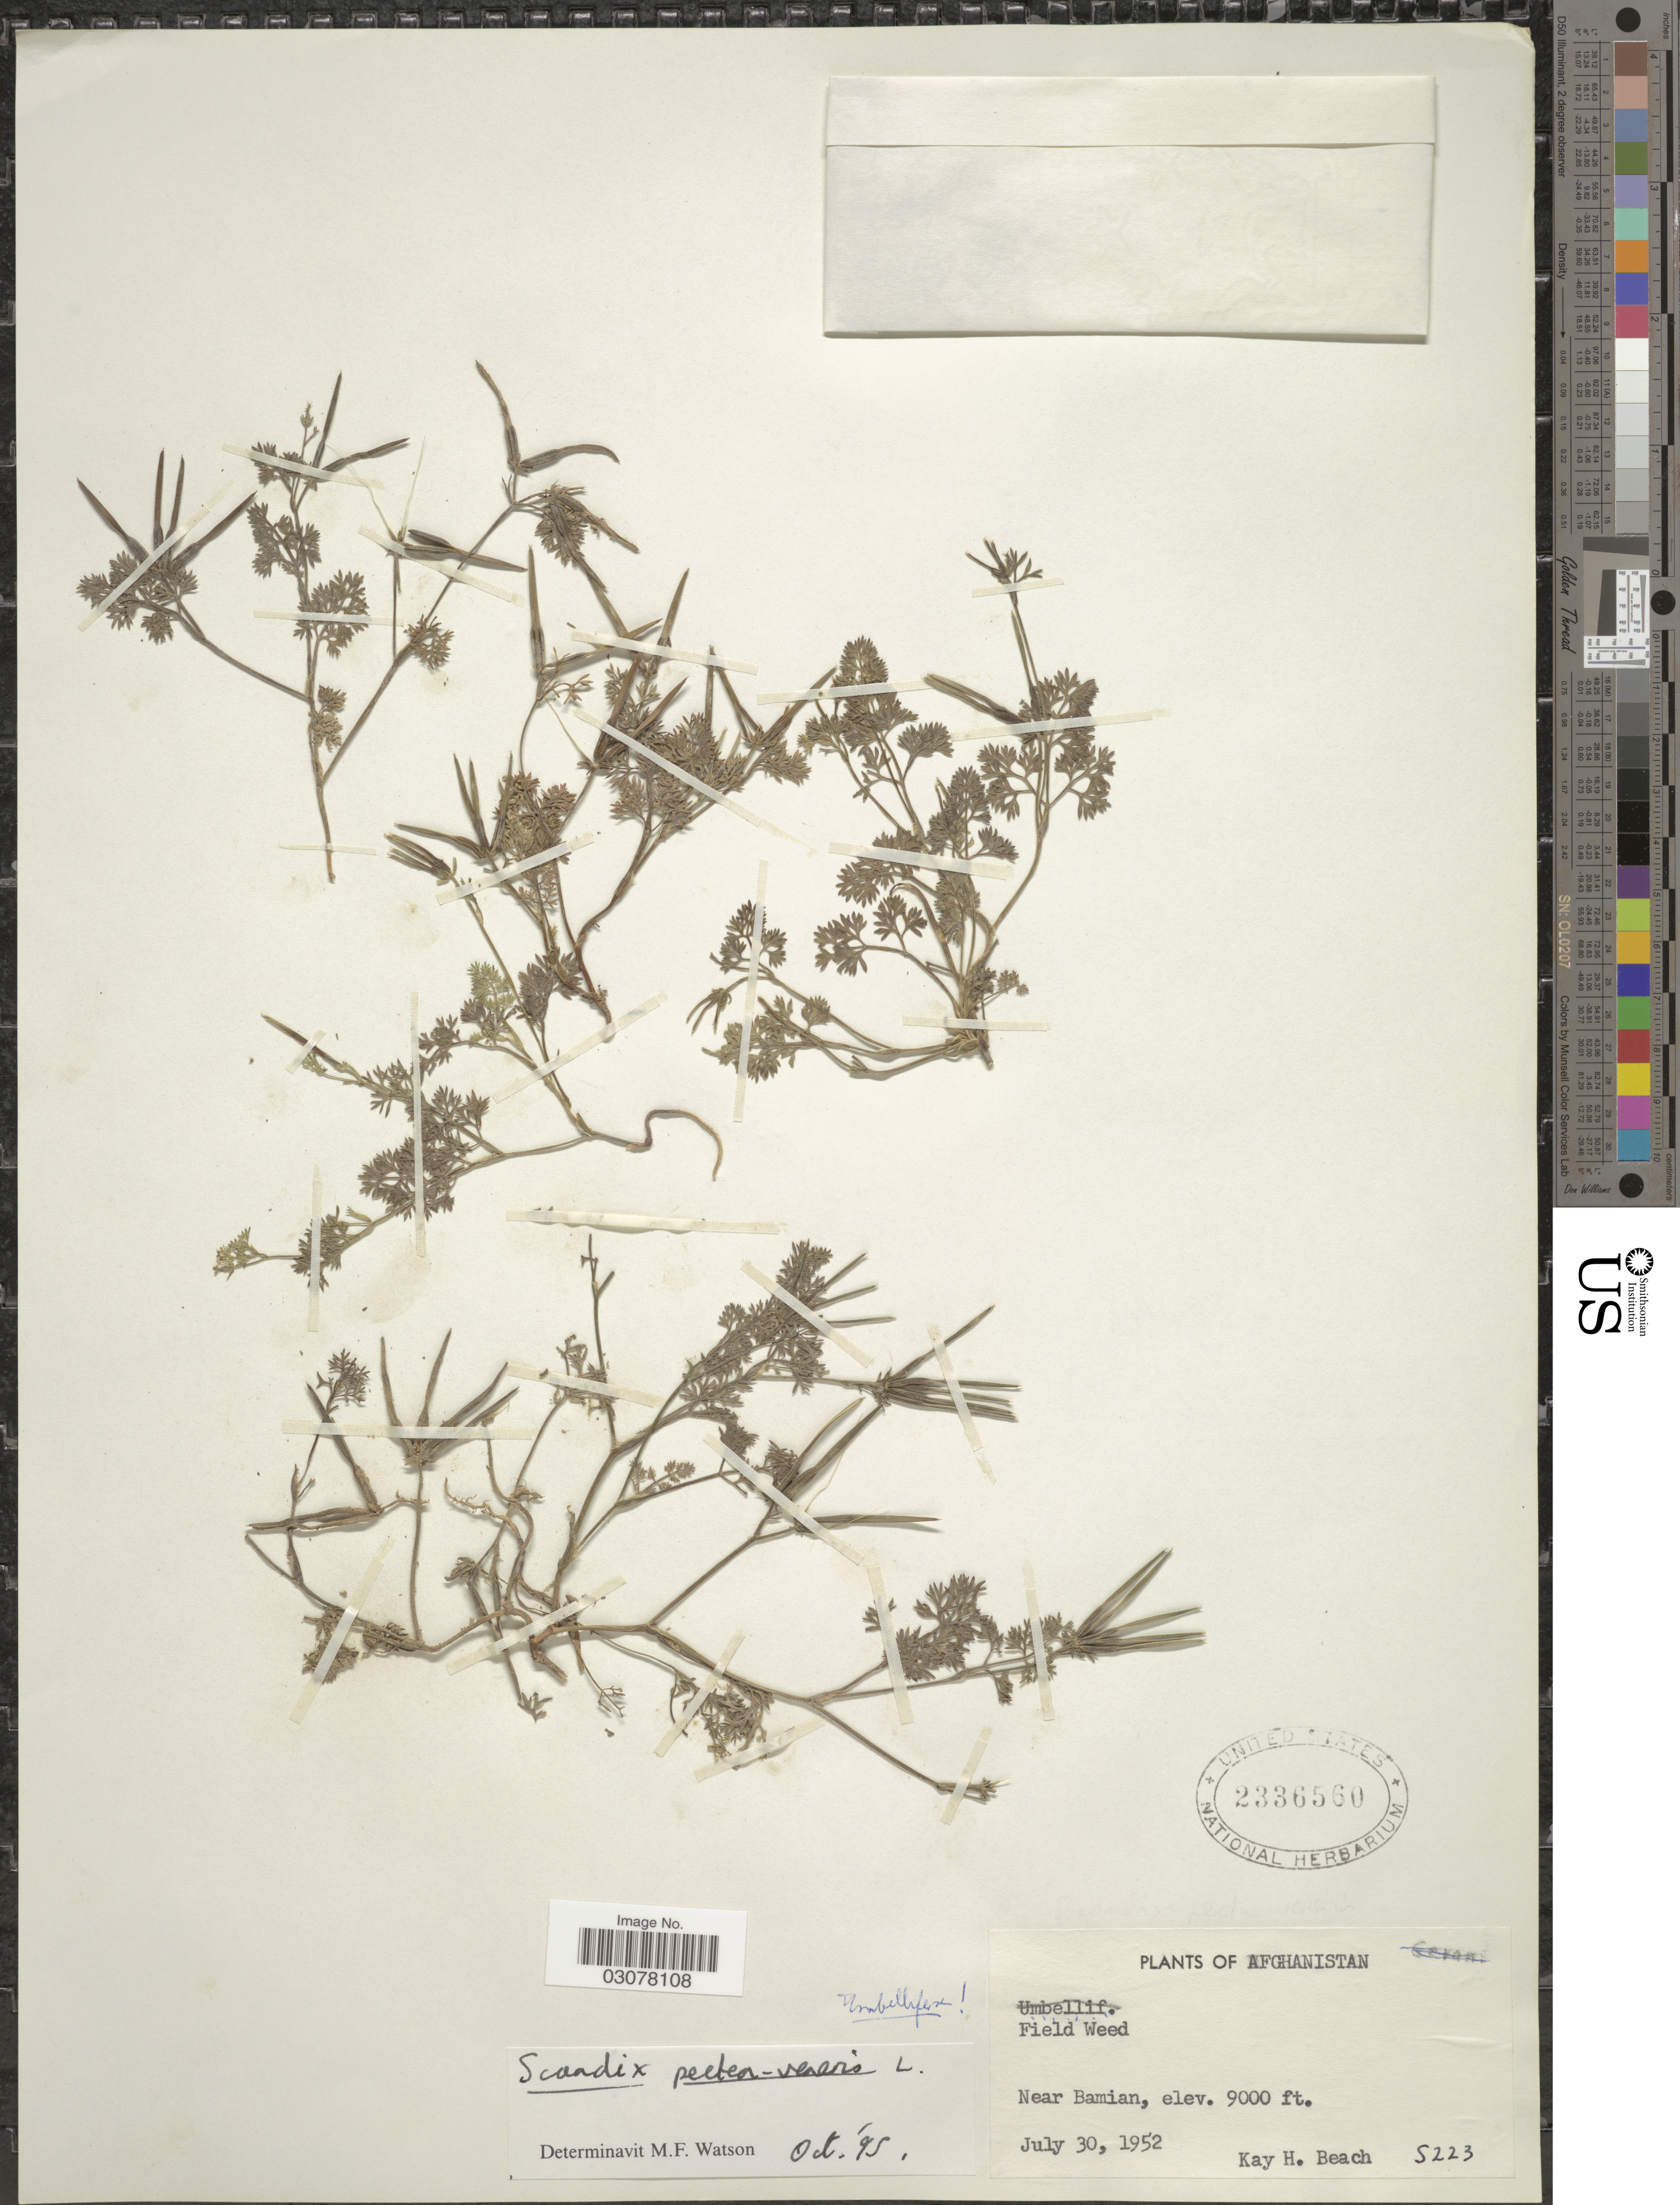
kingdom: Plantae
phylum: Tracheophyta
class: Magnoliopsida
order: Apiales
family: Apiaceae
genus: Scandix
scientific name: Scandix pecten-veneris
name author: L.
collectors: K. H. Beach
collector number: S223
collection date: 1952-07-30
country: Afghanistan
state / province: Bamian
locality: Near Bamian.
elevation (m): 2743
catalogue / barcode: US 2336560